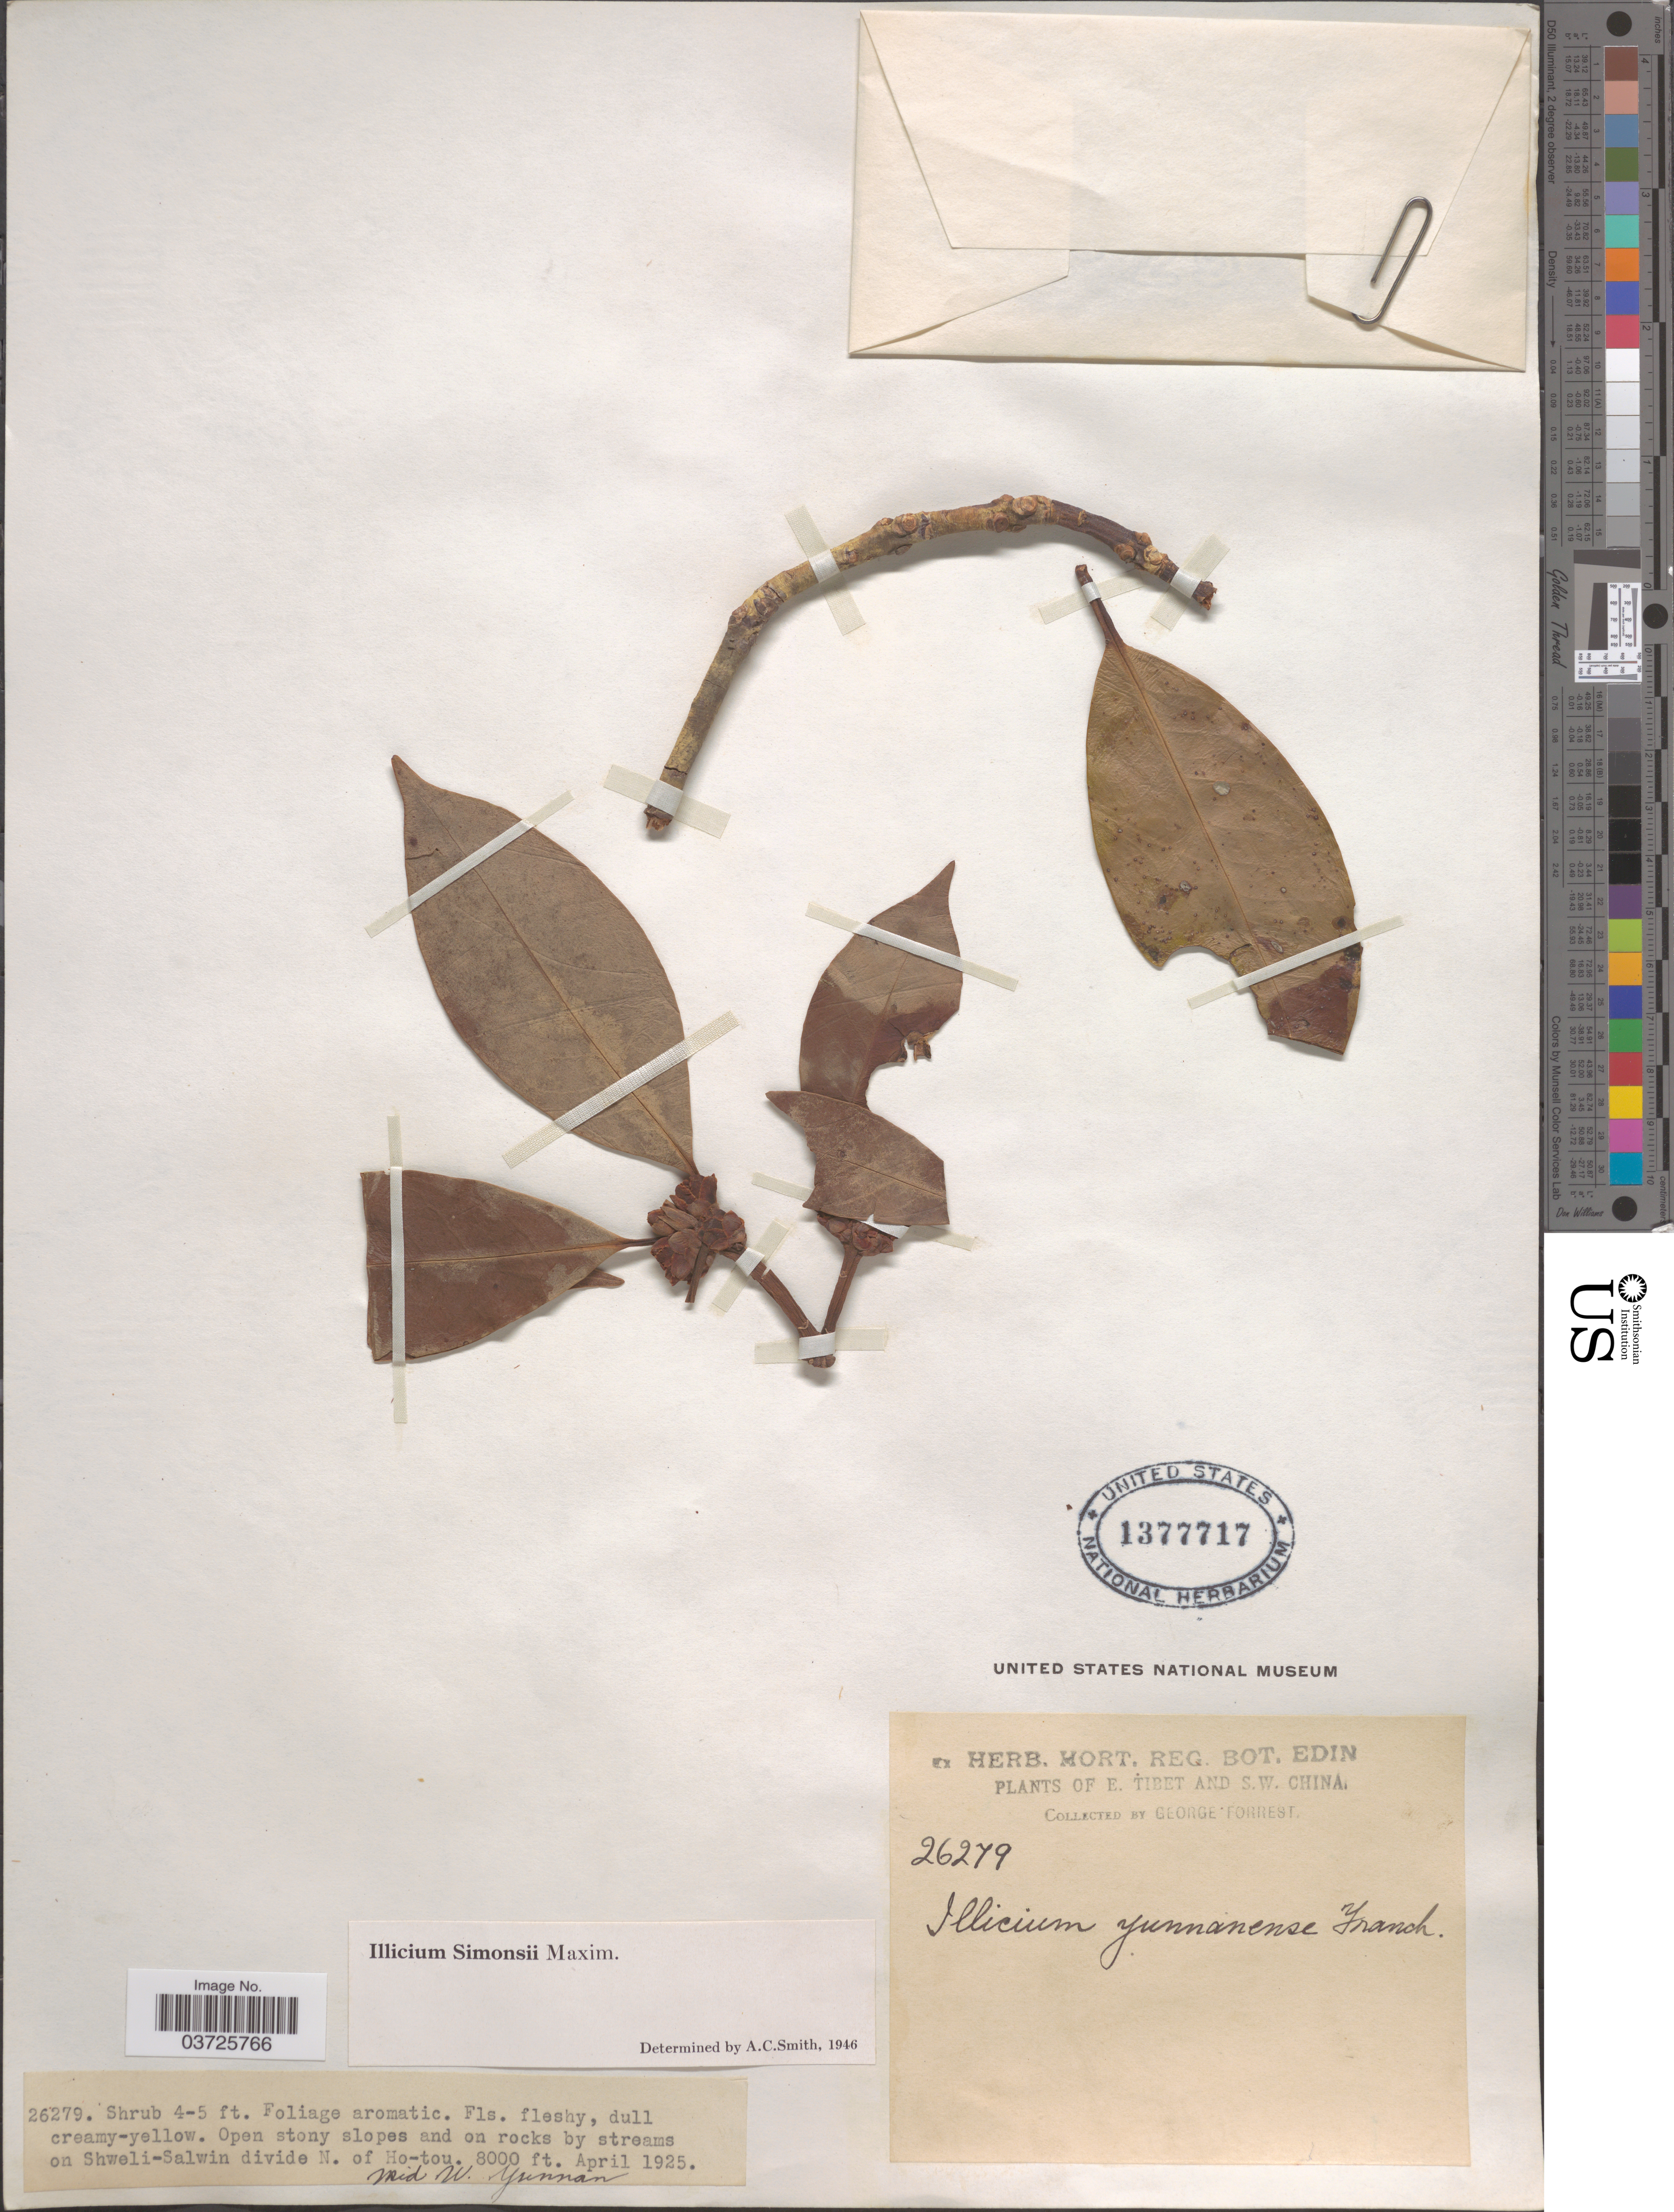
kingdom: Plantae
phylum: Tracheophyta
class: Magnoliopsida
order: Austrobaileyales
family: Schisandraceae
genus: Illicium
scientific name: Illicium simonsii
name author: Maxim.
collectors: G. Forrest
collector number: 26279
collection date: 1925-04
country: China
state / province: Yunnan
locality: E. Tibet and S.W. China. By streams on Shweli-Salwin divide N. of Ho-tou. Mid W. Yunnan.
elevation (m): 2438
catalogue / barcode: US 1377717